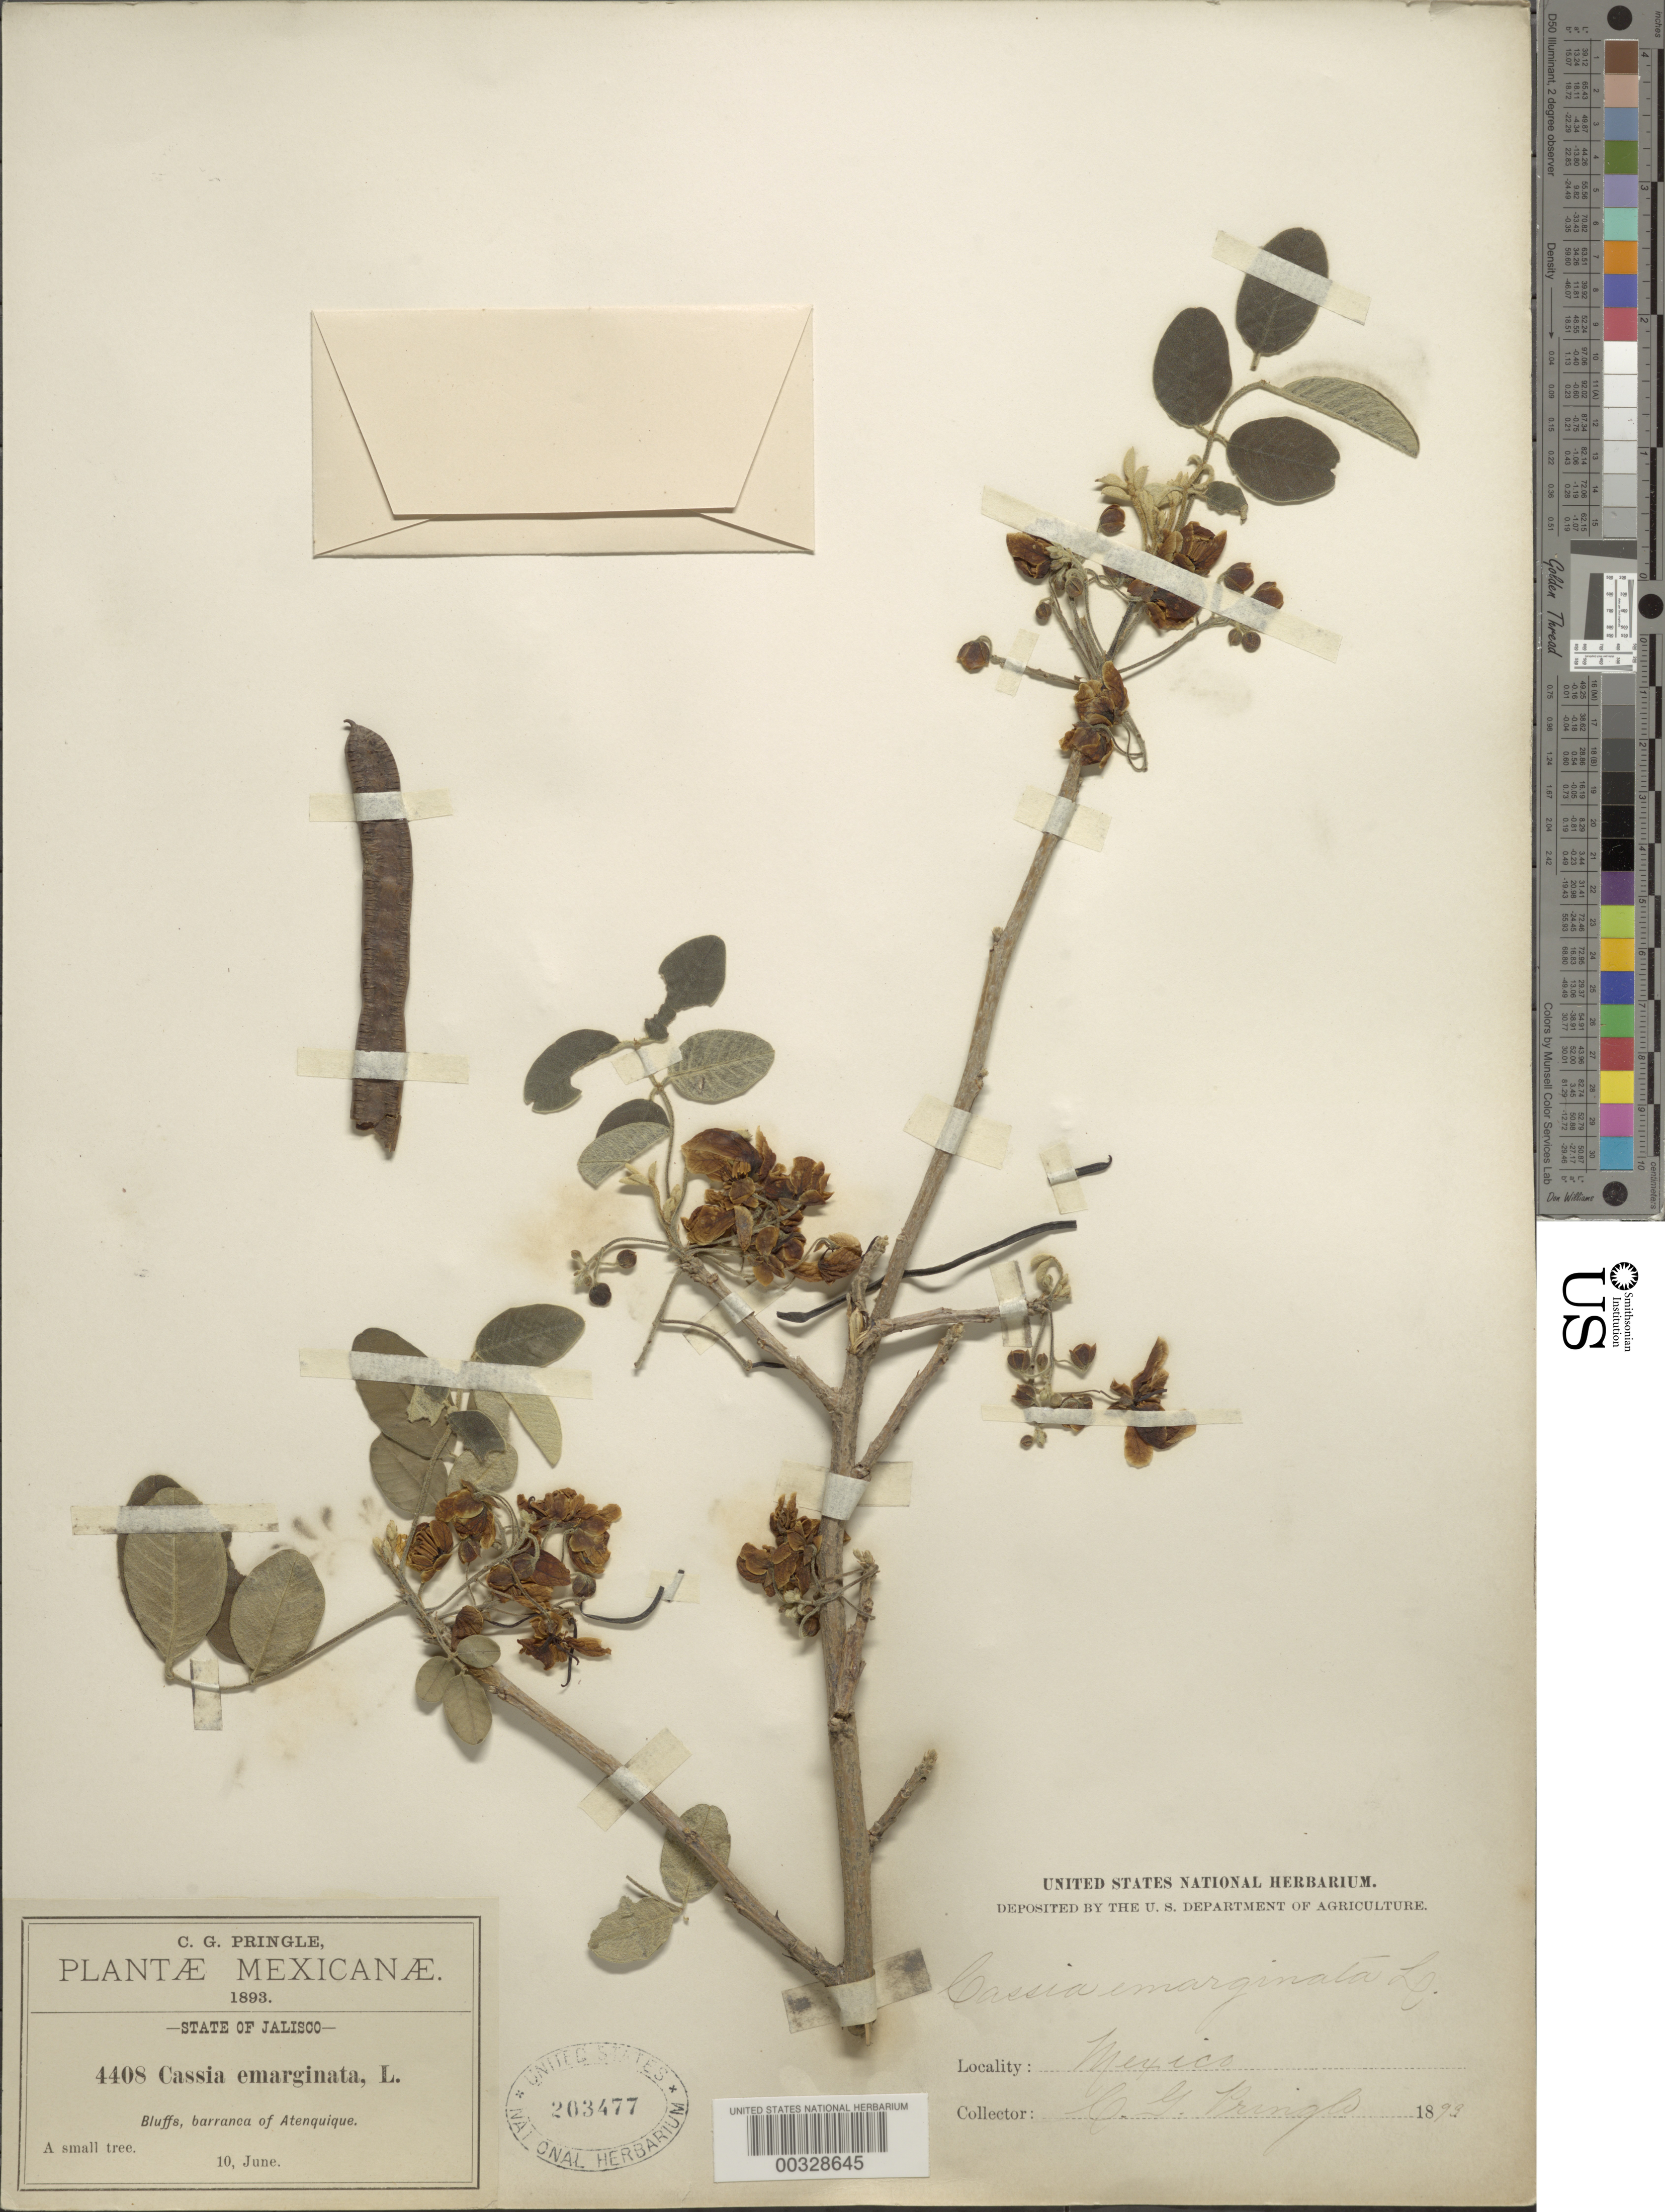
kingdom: Plantae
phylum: Tracheophyta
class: Magnoliopsida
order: Fabales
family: Fabaceae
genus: Senna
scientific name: Senna emarginata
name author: L.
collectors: C. G. Pringle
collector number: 4408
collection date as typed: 10 Jun 1893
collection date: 1893-06-10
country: Mexico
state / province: Jalisco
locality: Atenquique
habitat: Bluffs, barranca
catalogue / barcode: US 203477